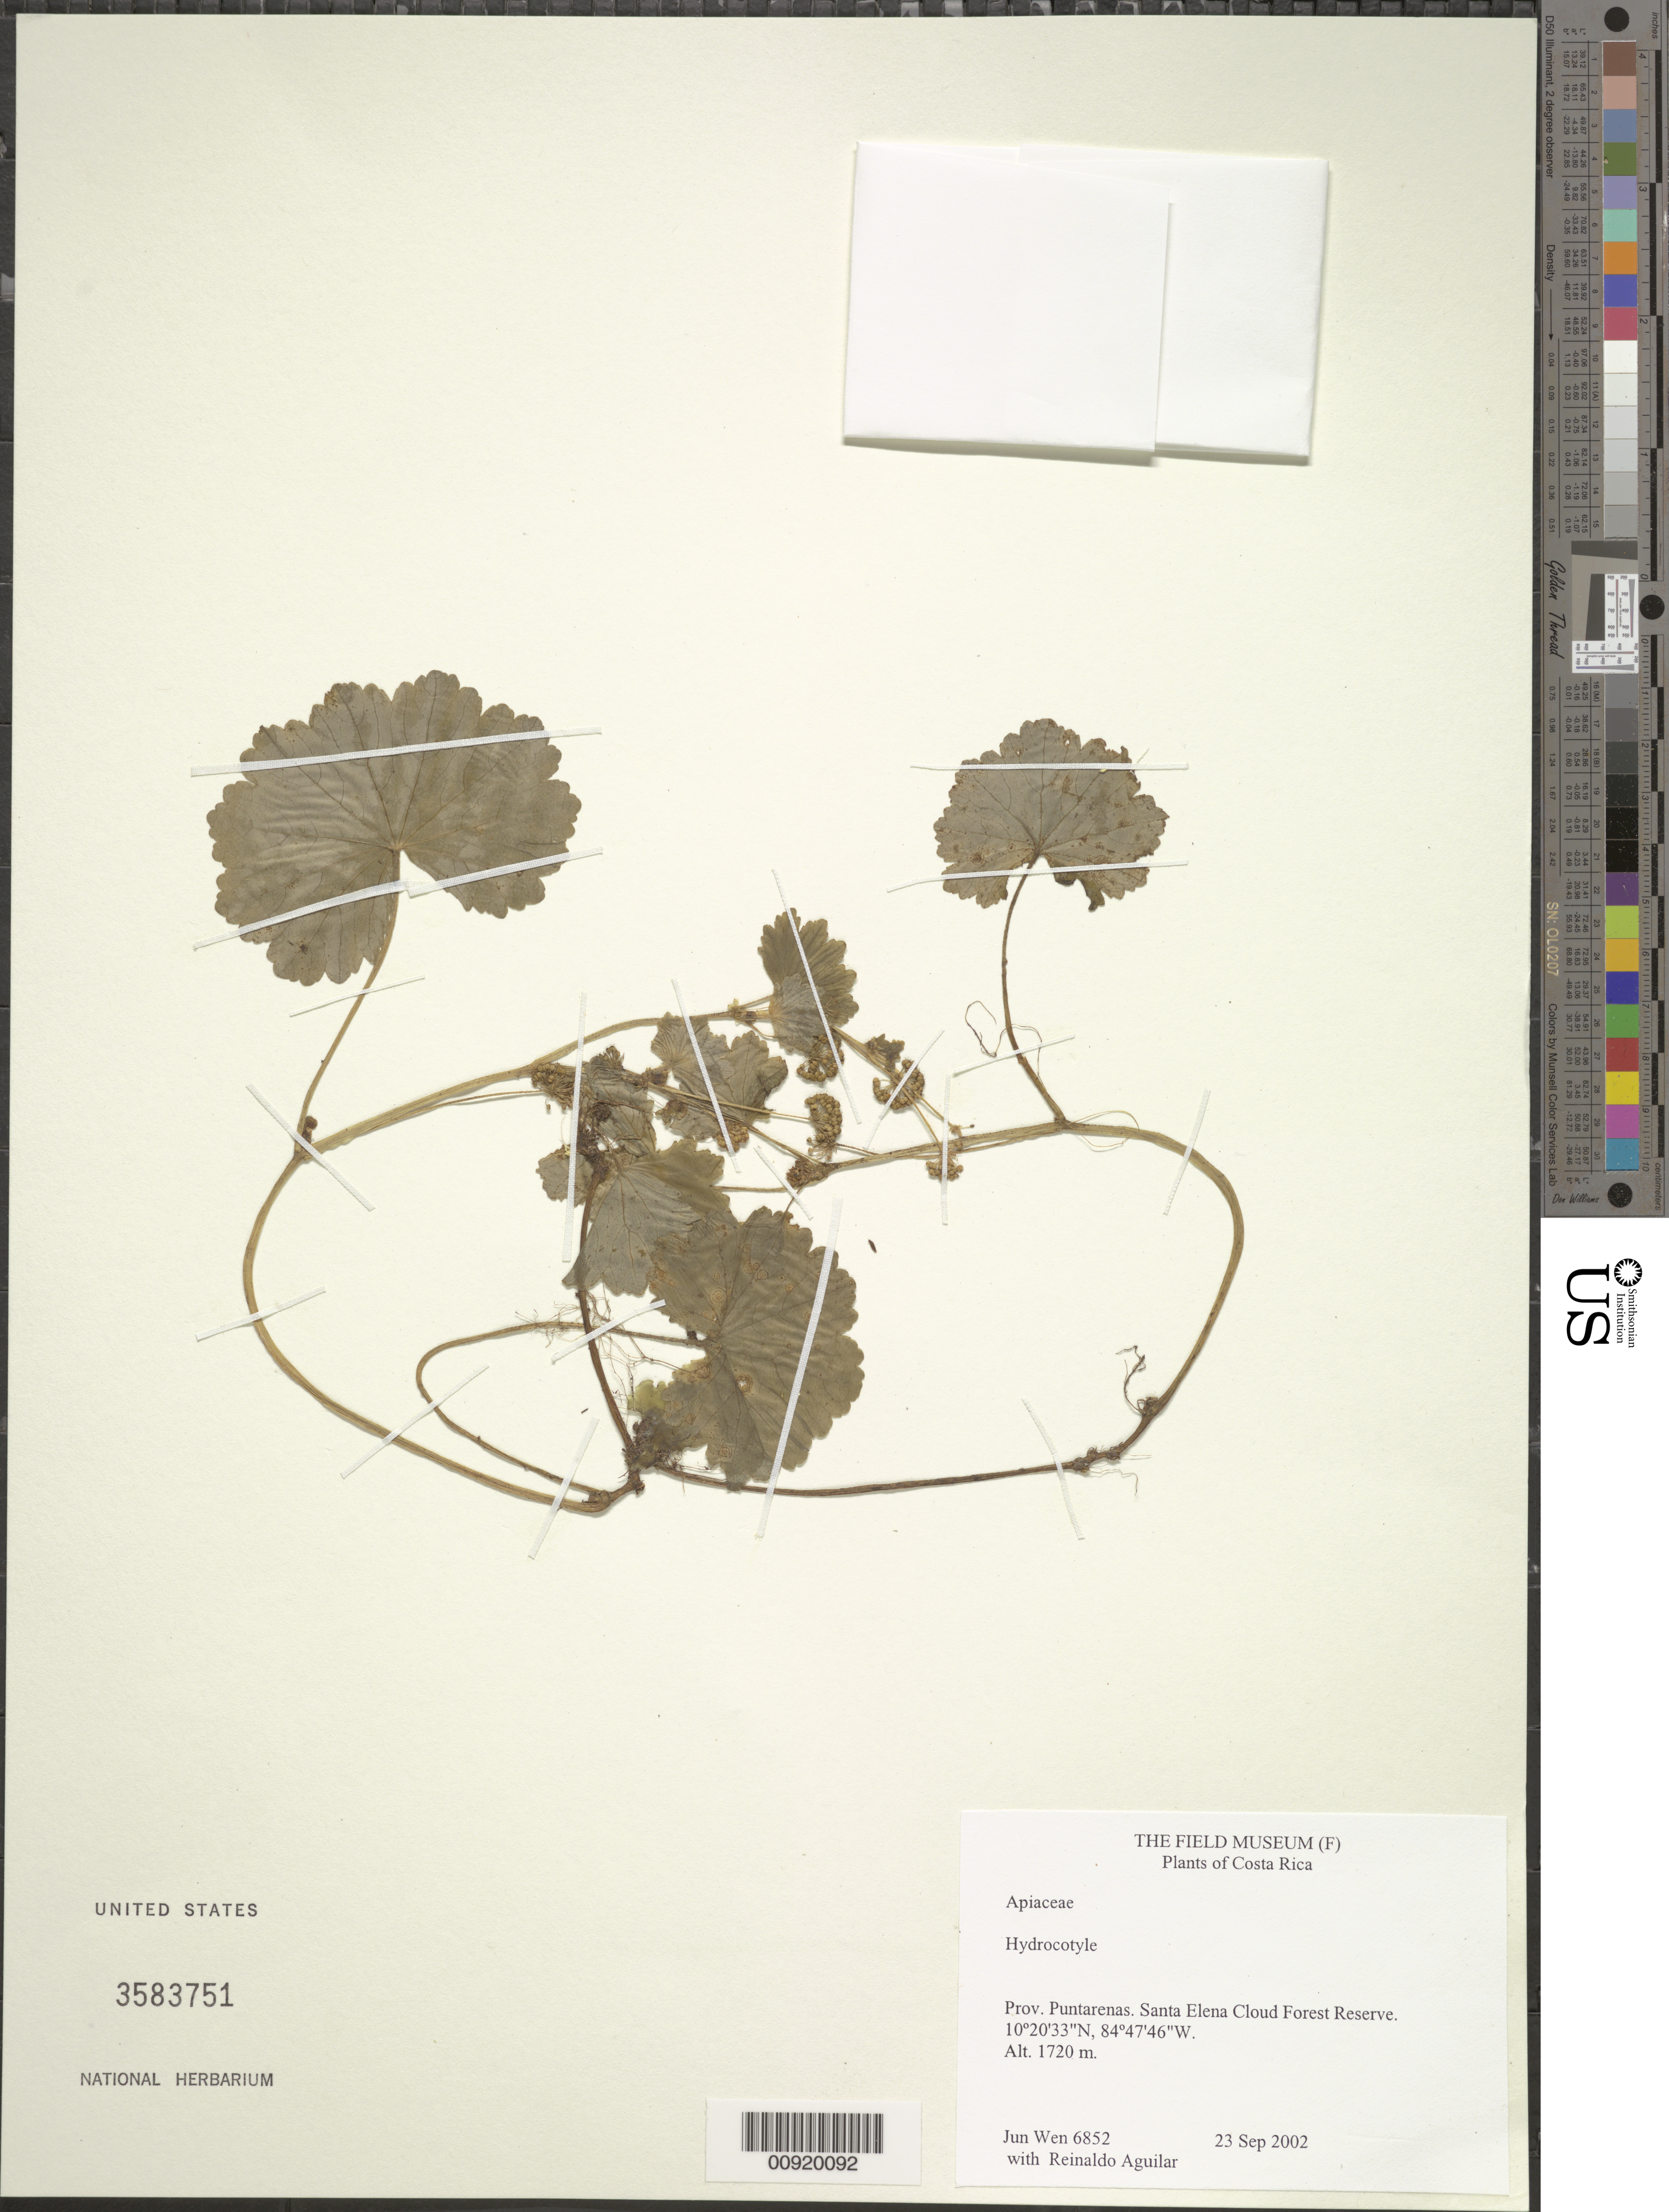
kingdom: Plantae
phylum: Tracheophyta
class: Magnoliopsida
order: Apiales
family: Araliaceae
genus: Hydrocotyle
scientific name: Hydrocotyle sp.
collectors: J. Wen & R. Aguilar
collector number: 6852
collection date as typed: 22 Sep 2002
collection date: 2002-09-23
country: Costa Rica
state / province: Puntarenas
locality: Santa Elena Cloud Forest Reserve.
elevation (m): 1720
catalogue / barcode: US 3583751